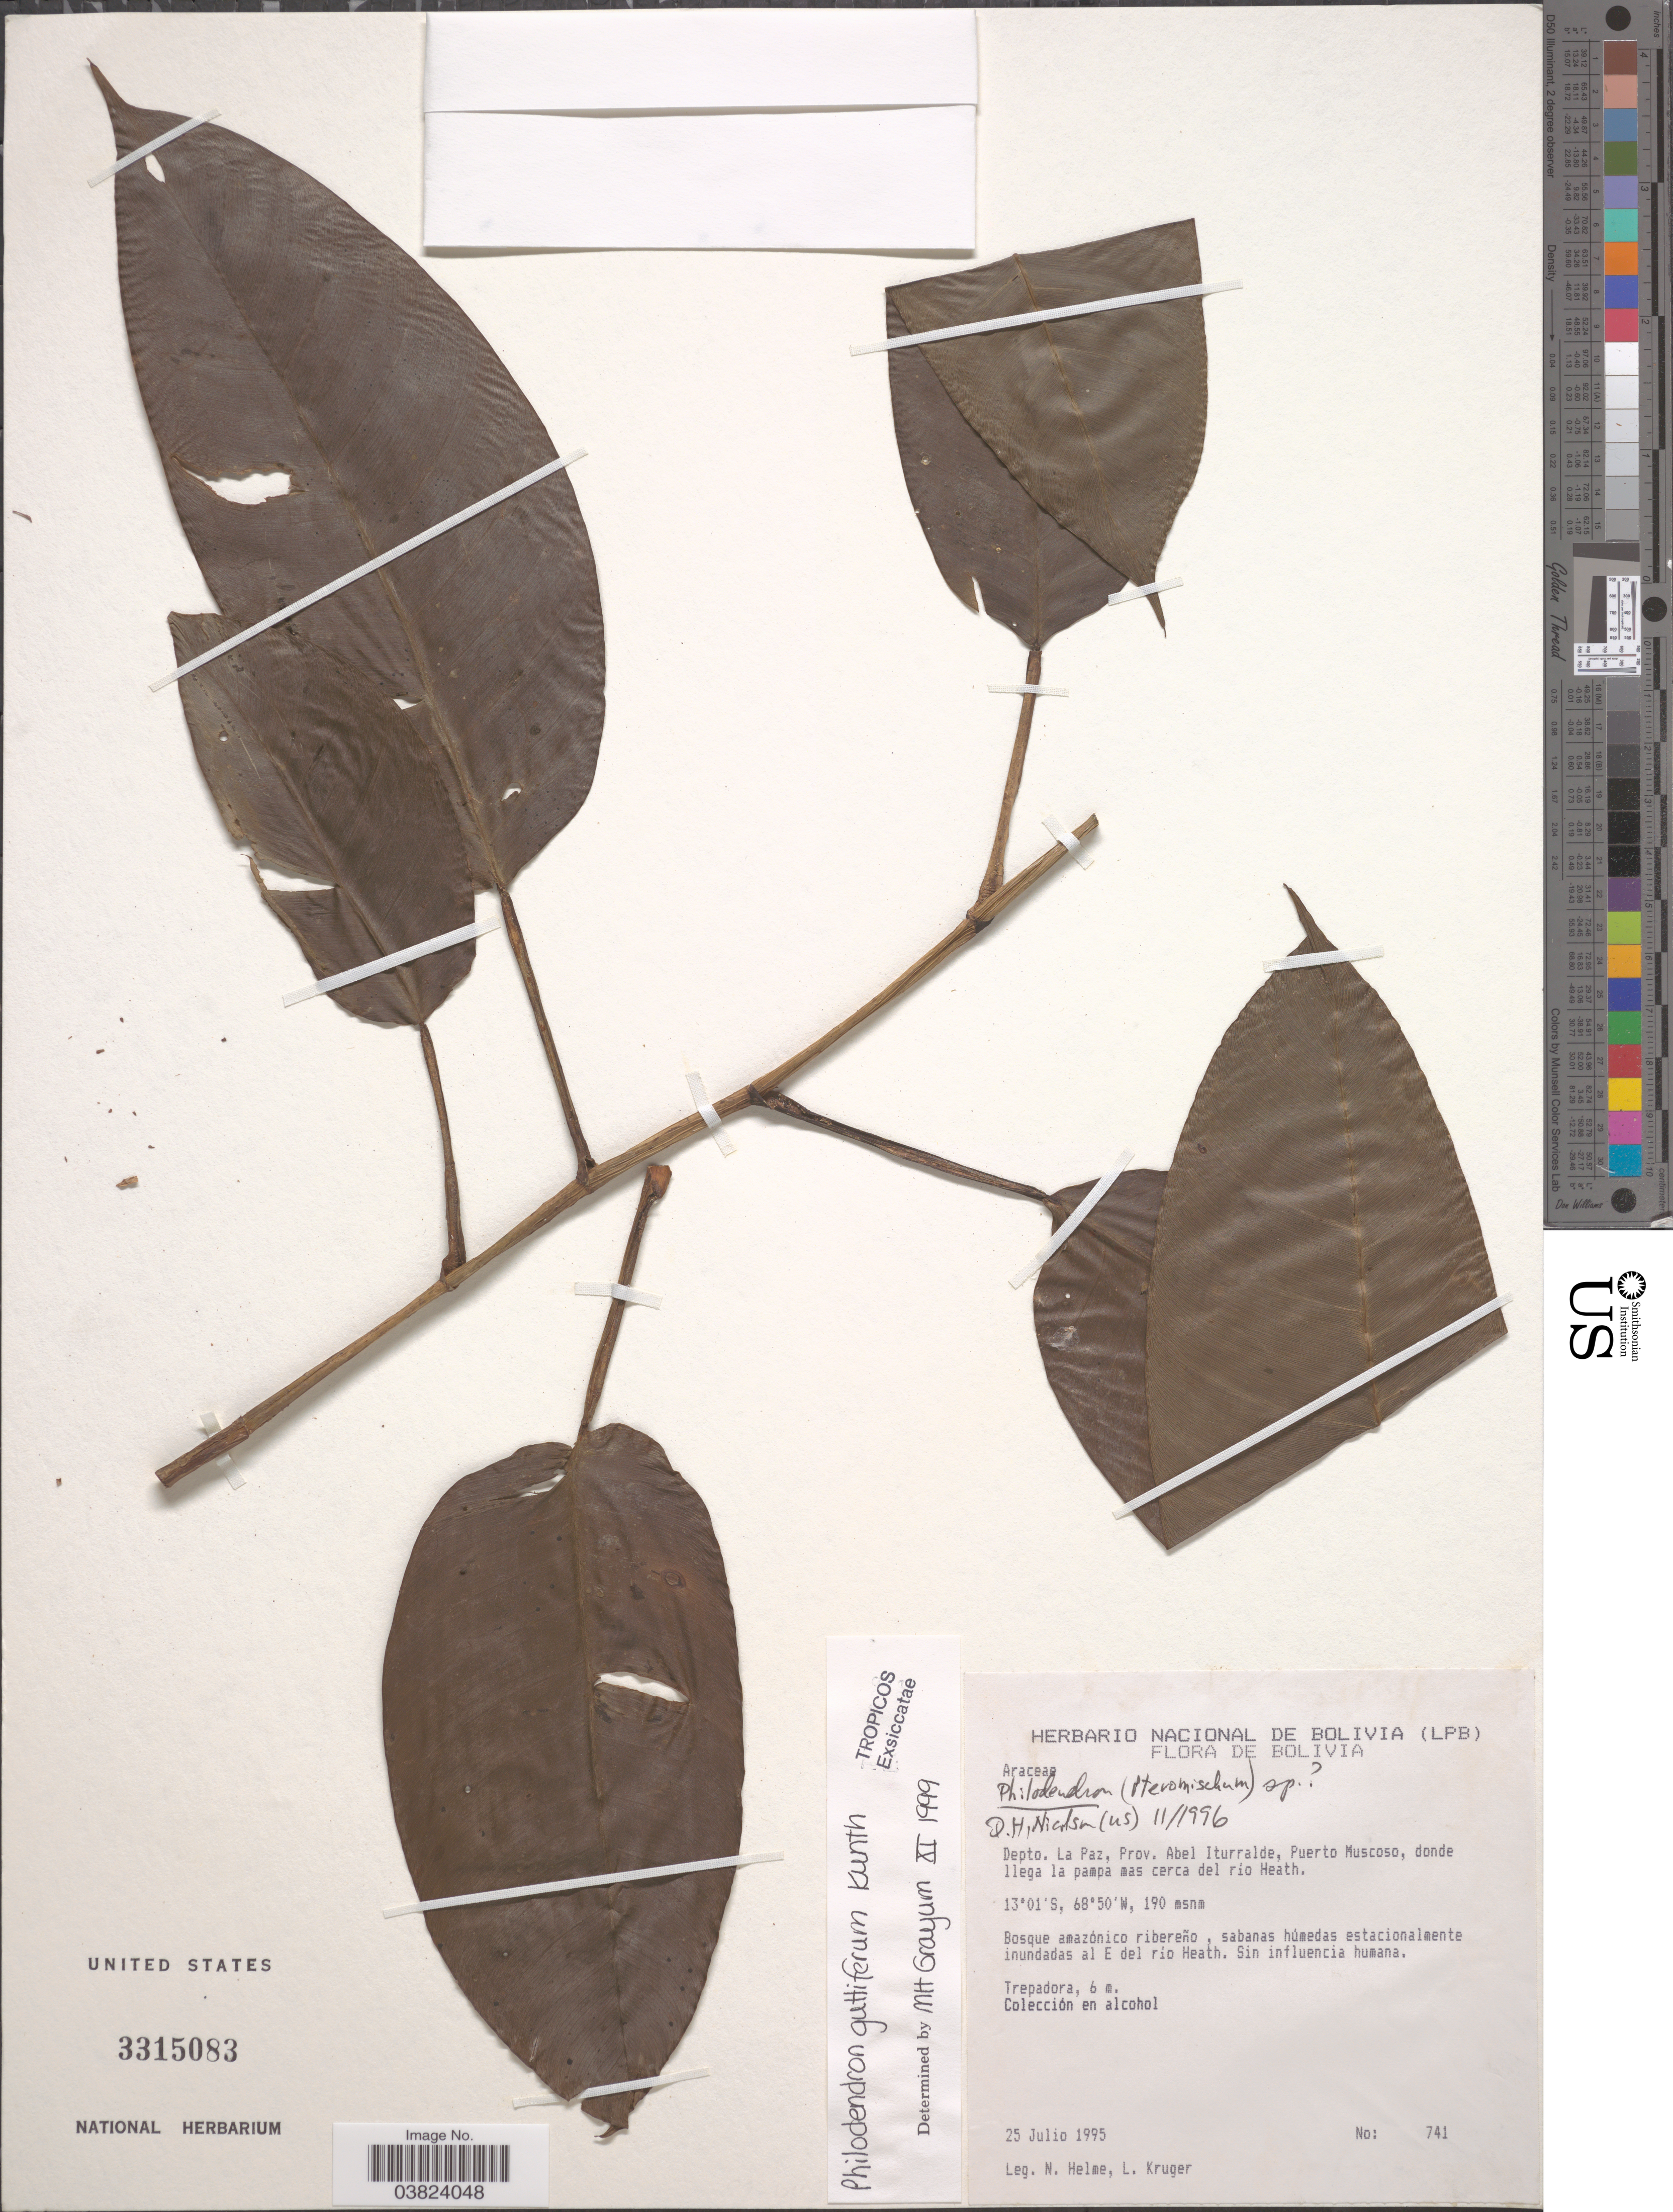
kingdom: Plantae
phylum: Tracheophyta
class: Liliopsida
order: Alismatales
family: Araceae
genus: Philodendron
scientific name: Philodendron guttiferum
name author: Kunth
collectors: N. Helme & L. Kruger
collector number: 741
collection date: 1995-07-25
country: Bolivia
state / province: La Paz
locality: Depto. La Paz, Prov. Abel Iturralde, Puerto Muscoso, donde llega la pampa mas cerca del río Heath.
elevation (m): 190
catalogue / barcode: US 3315083